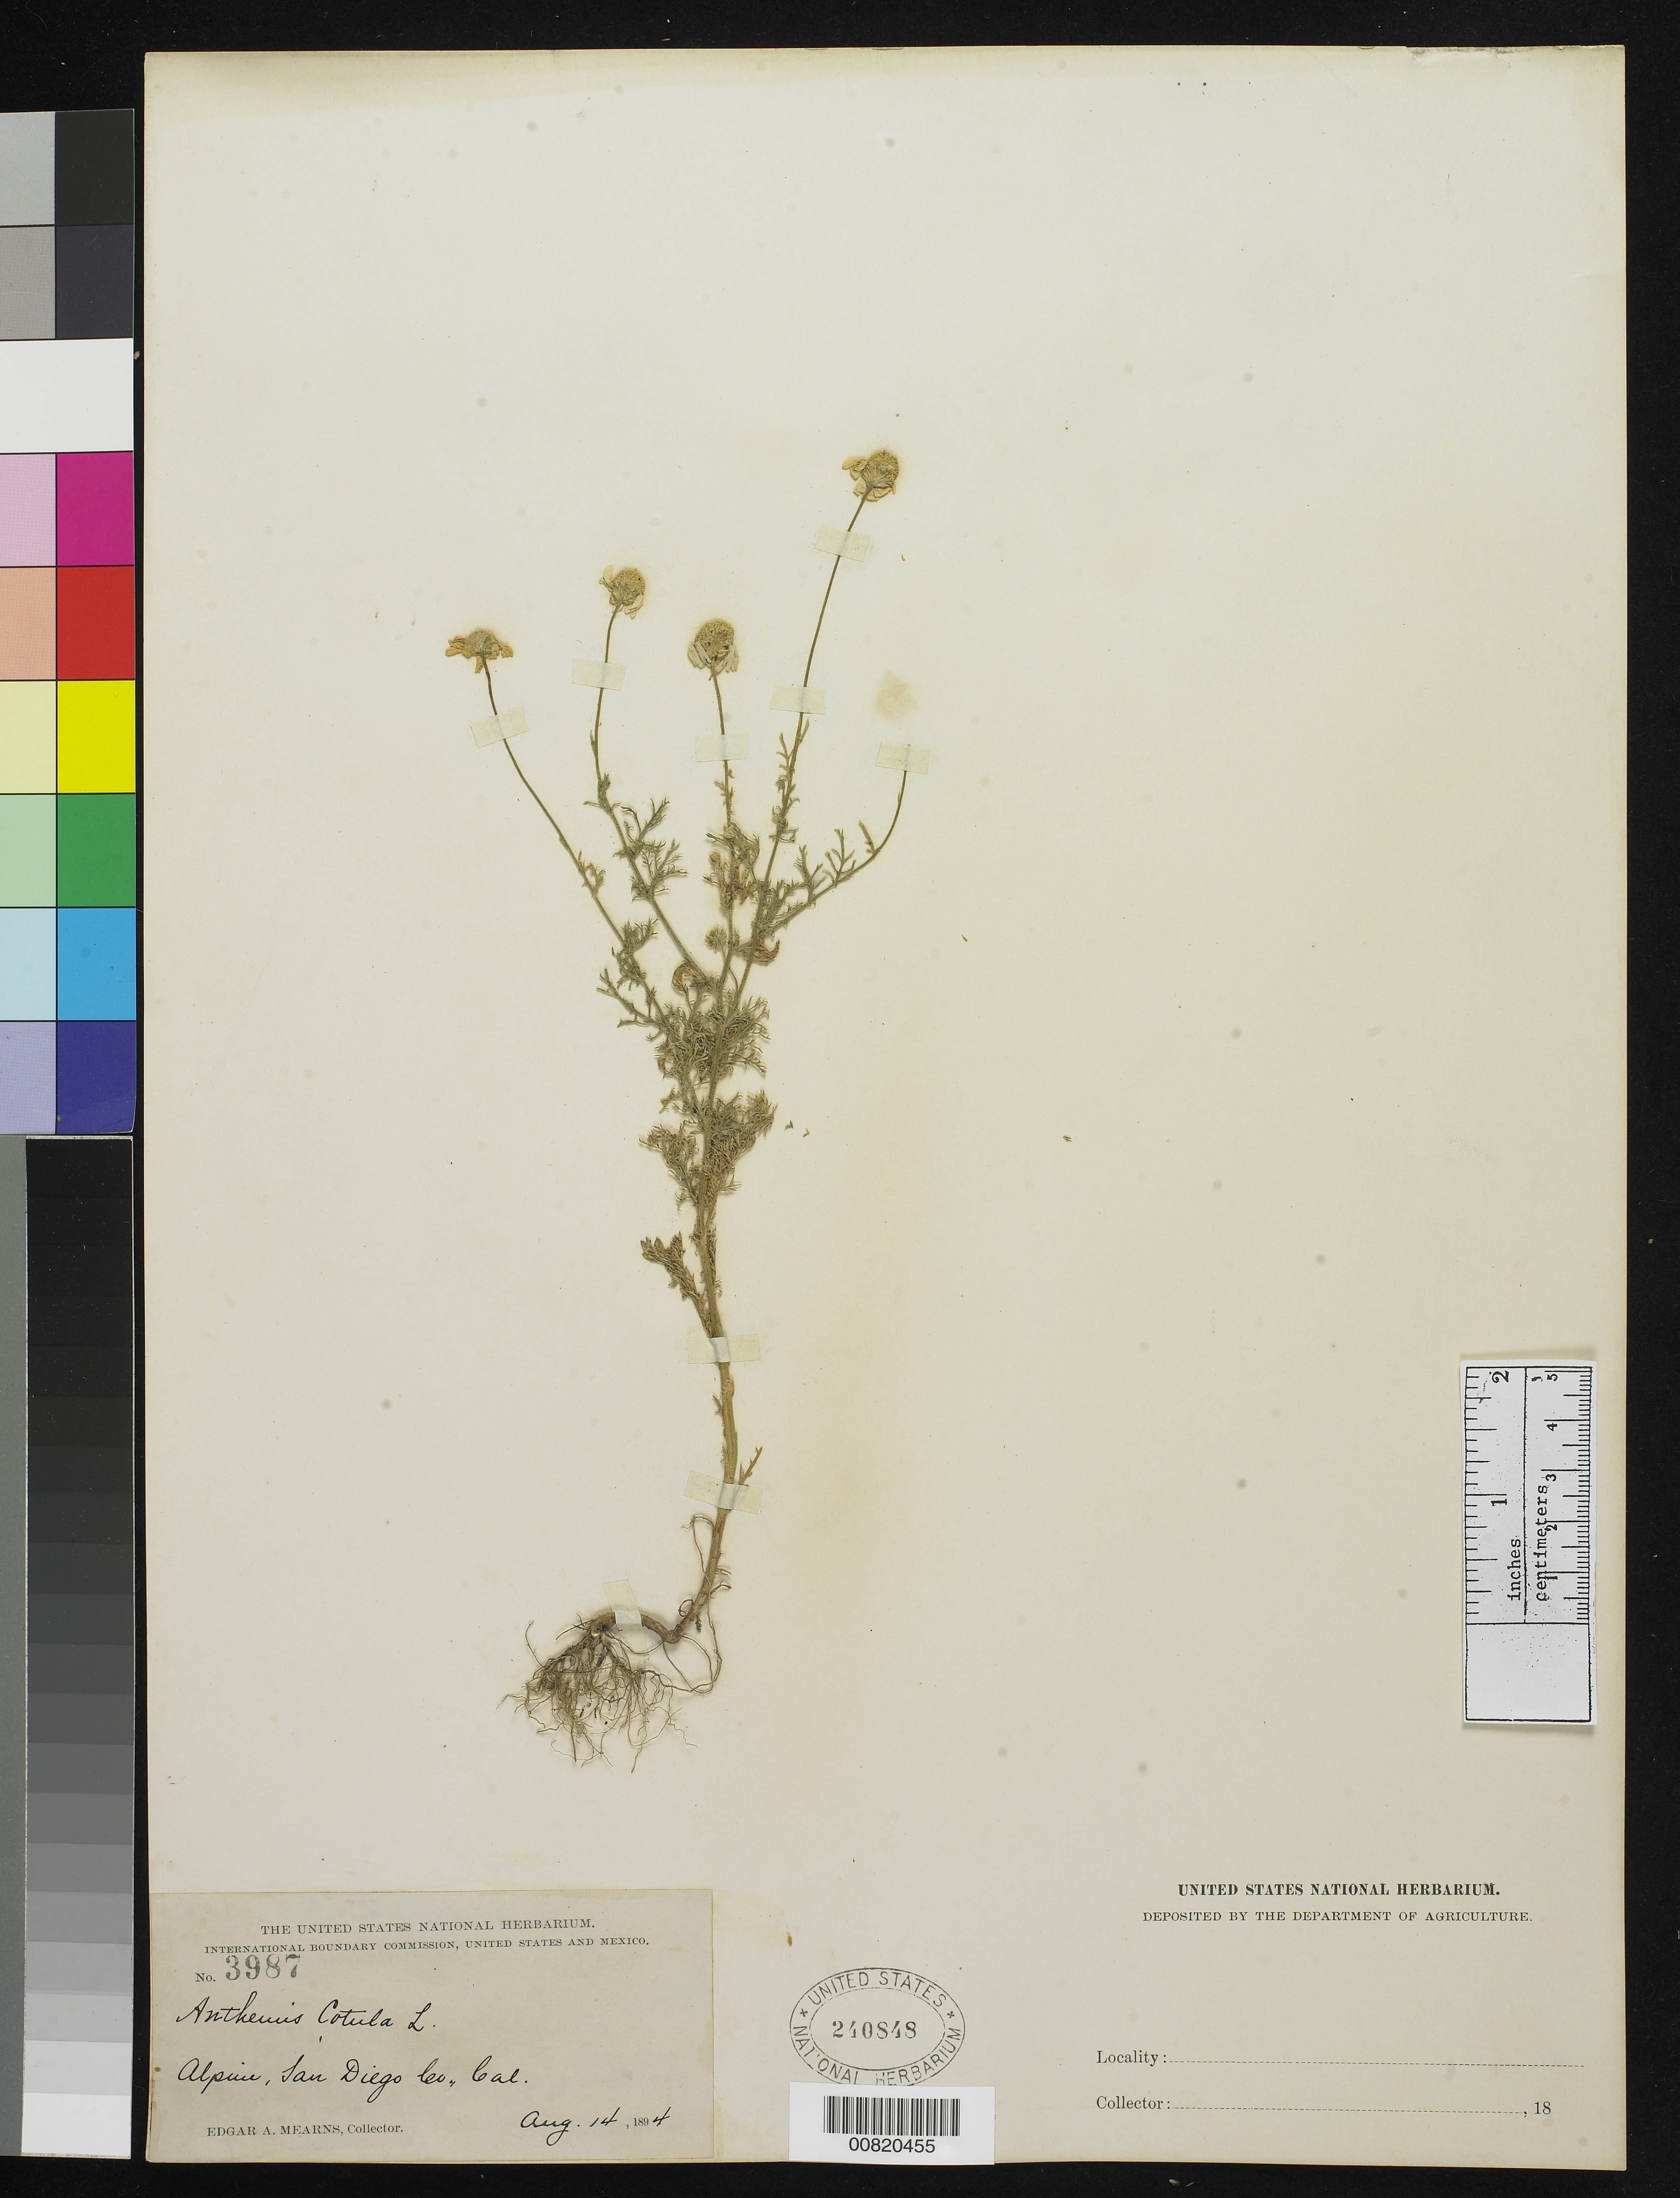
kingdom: Plantae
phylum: Tracheophyta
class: Magnoliopsida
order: Asterales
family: Asteraceae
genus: Anthemis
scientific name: Anthemis cotula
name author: L.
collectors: E. A. Mearns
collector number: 3987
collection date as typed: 14 Aug 1894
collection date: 1894-08-14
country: United States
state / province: California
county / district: San Diego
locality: Alpine, San Diego County, California.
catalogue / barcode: US 240848